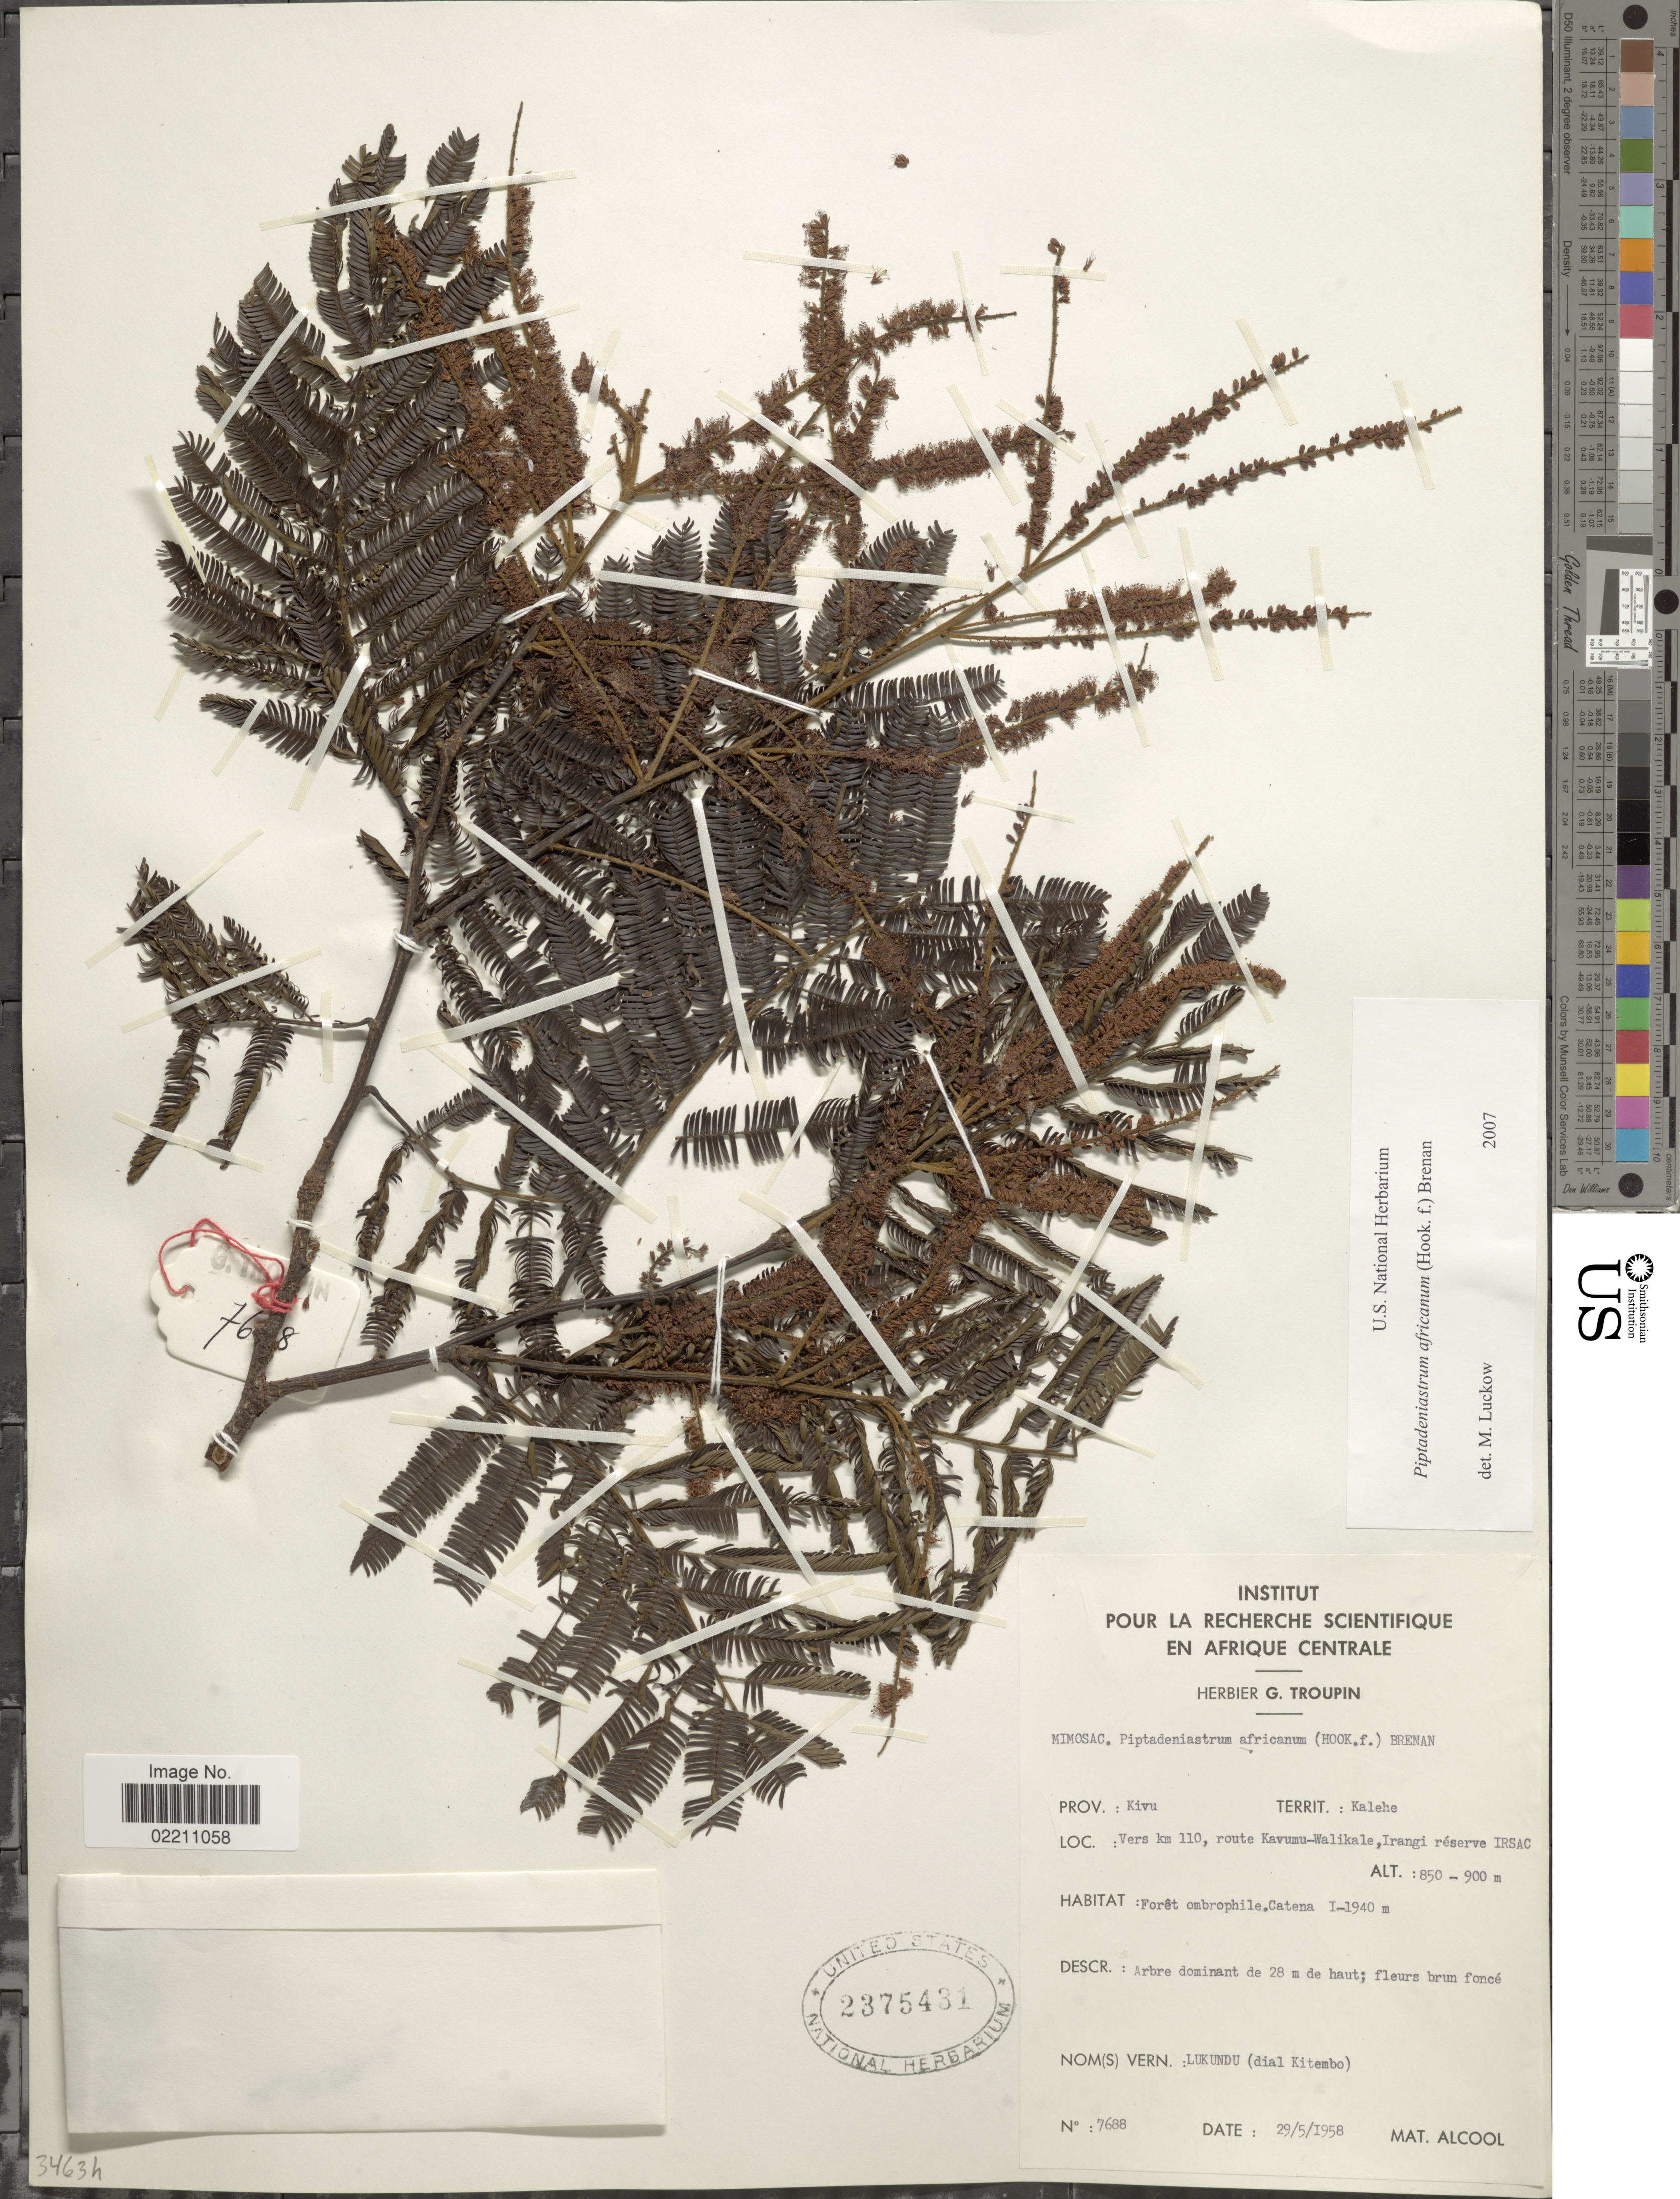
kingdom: Plantae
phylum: Tracheophyta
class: Magnoliopsida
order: Fabales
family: Fabaceae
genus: Piptadeniastrum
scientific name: Piptadeniastrum africanum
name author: (Hook. f.) Brenan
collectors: M. Alcool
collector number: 7688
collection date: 1958-05-29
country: Congo, Democratic Republic of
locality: Prov.: Kivu. Territ.: Kalehe. Vers km 110, route Kavumu-Walikale, Trangi réserve IRSAC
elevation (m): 850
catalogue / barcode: US 2375431